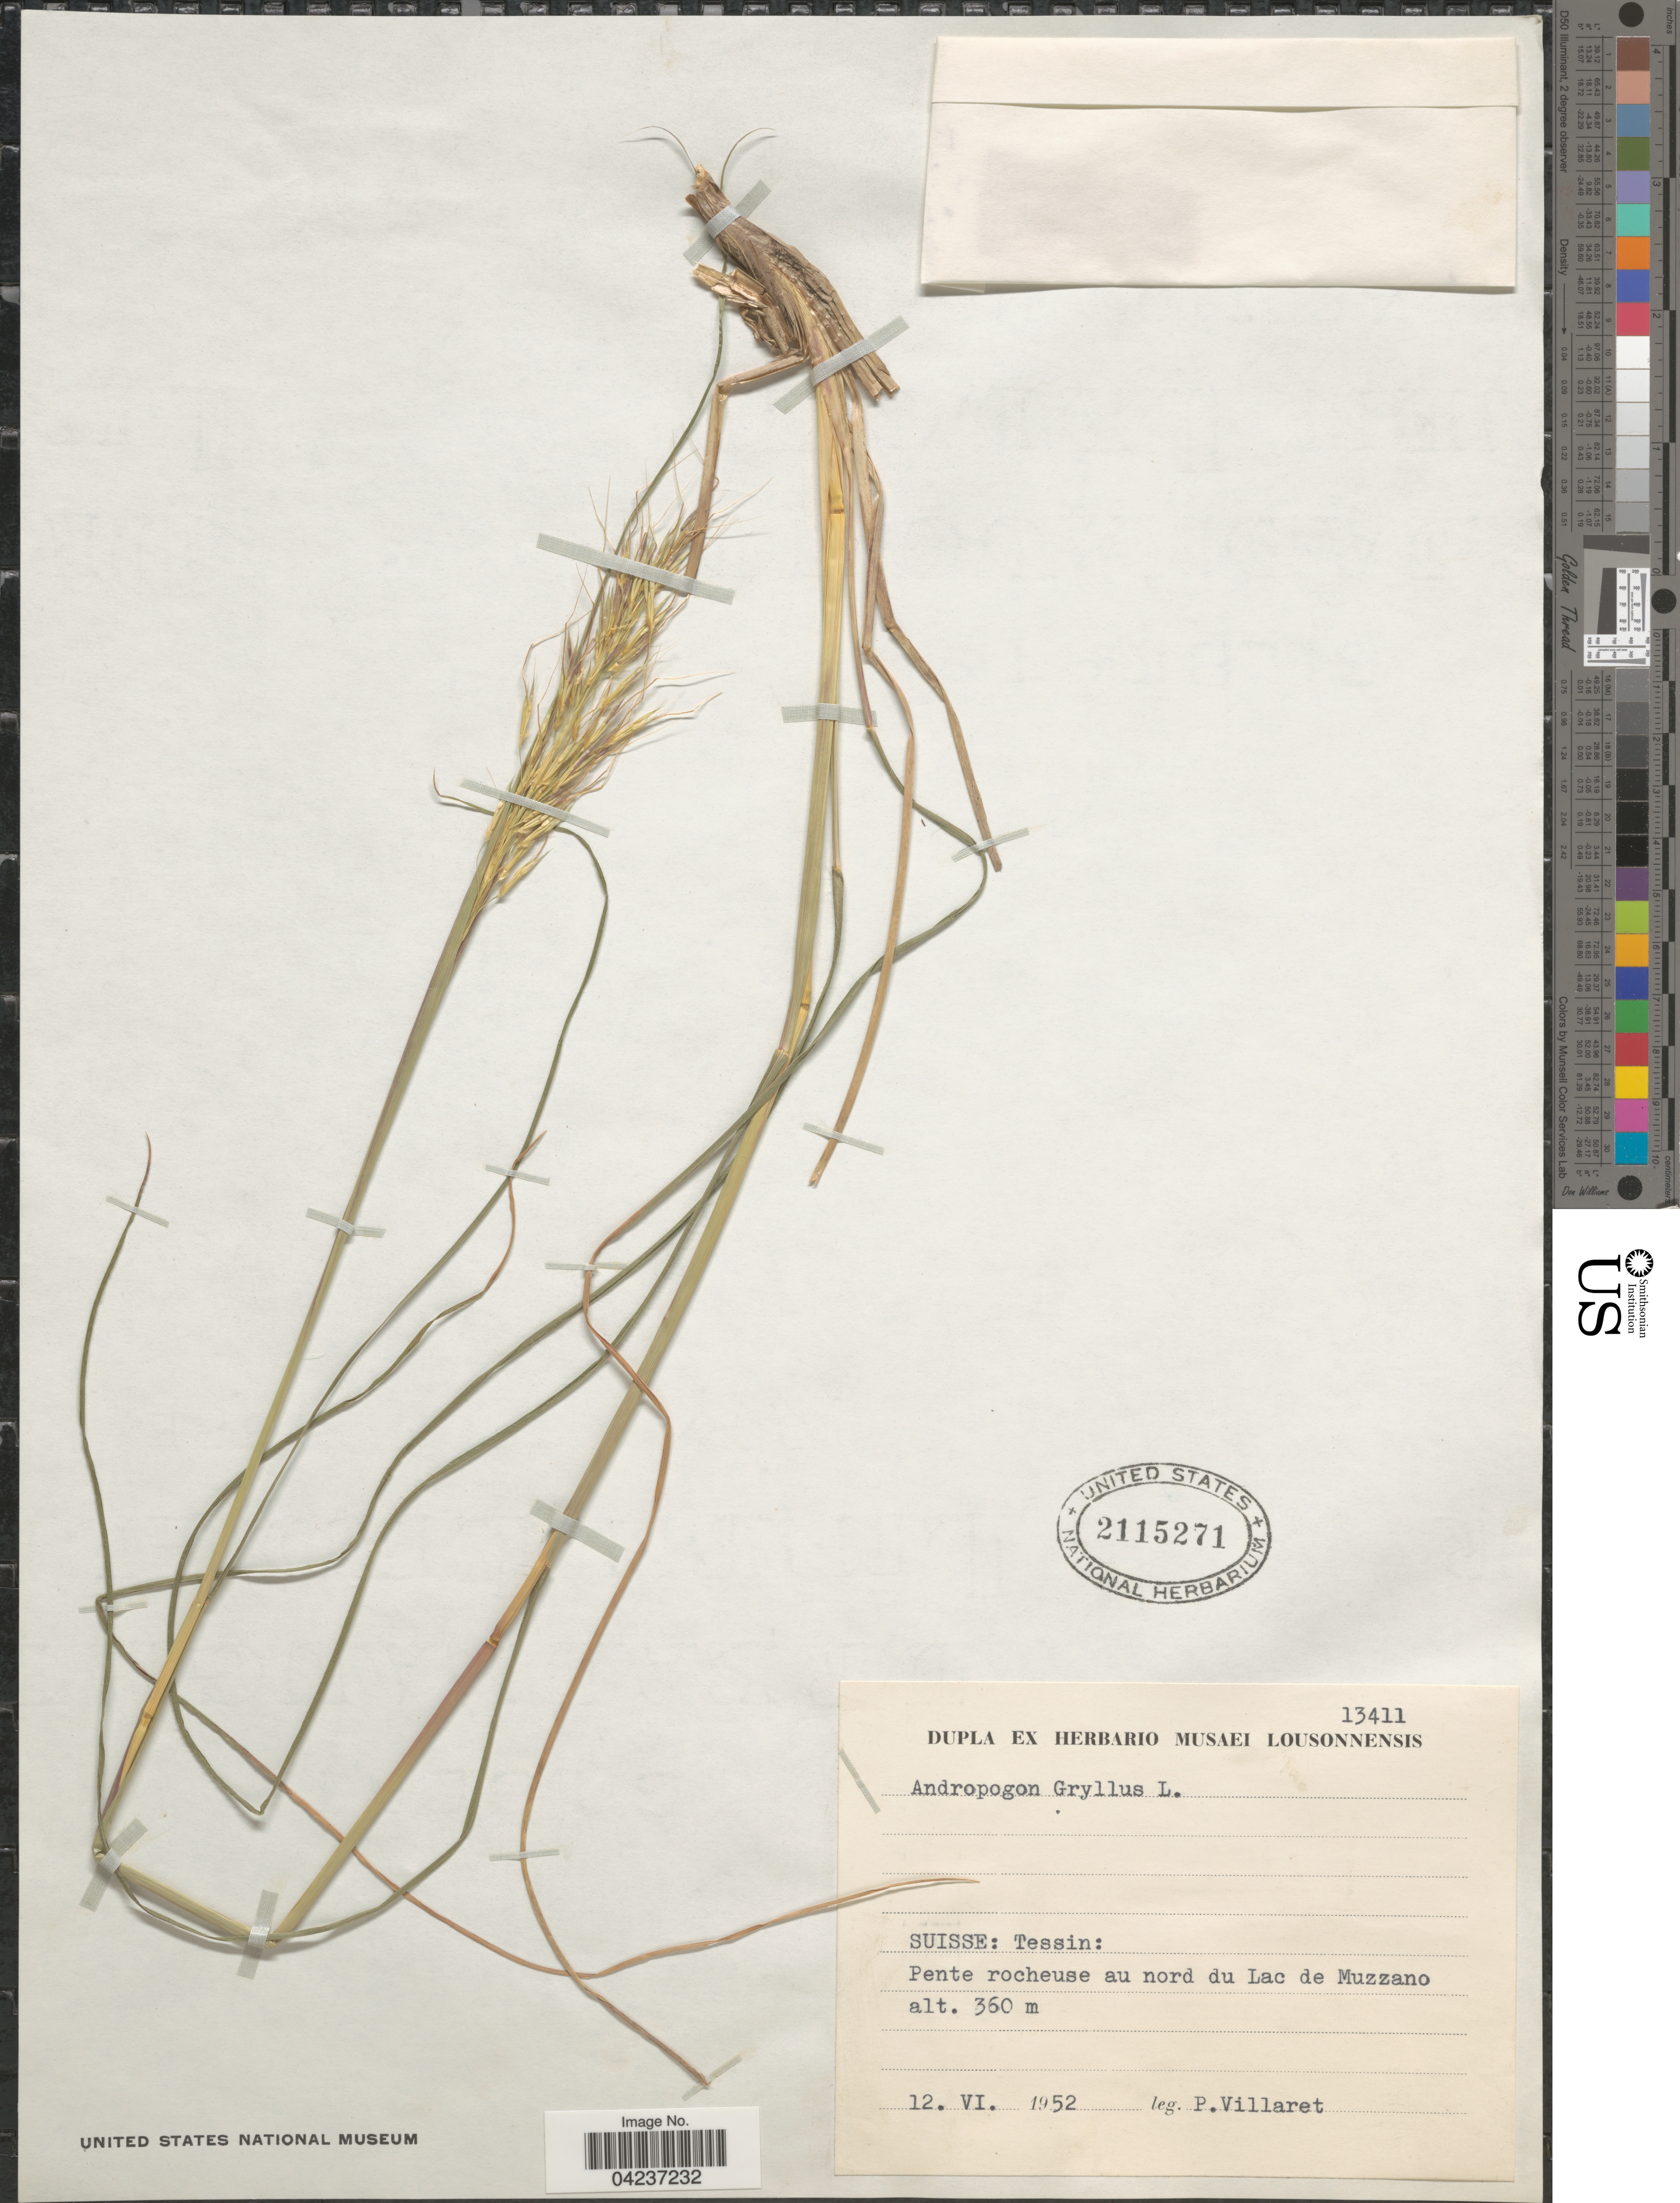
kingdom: Plantae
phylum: Tracheophyta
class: Liliopsida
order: Poales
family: Poaceae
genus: Chrysopogon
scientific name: Chrysopogon gryllus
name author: (L.) Trin.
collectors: P. Villaret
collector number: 13411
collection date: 1952-06-12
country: Switzerland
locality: Suisse: Tessin: Pente rocheuse au nord du Lac de Muzzano.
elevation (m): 360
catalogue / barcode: US 2115271